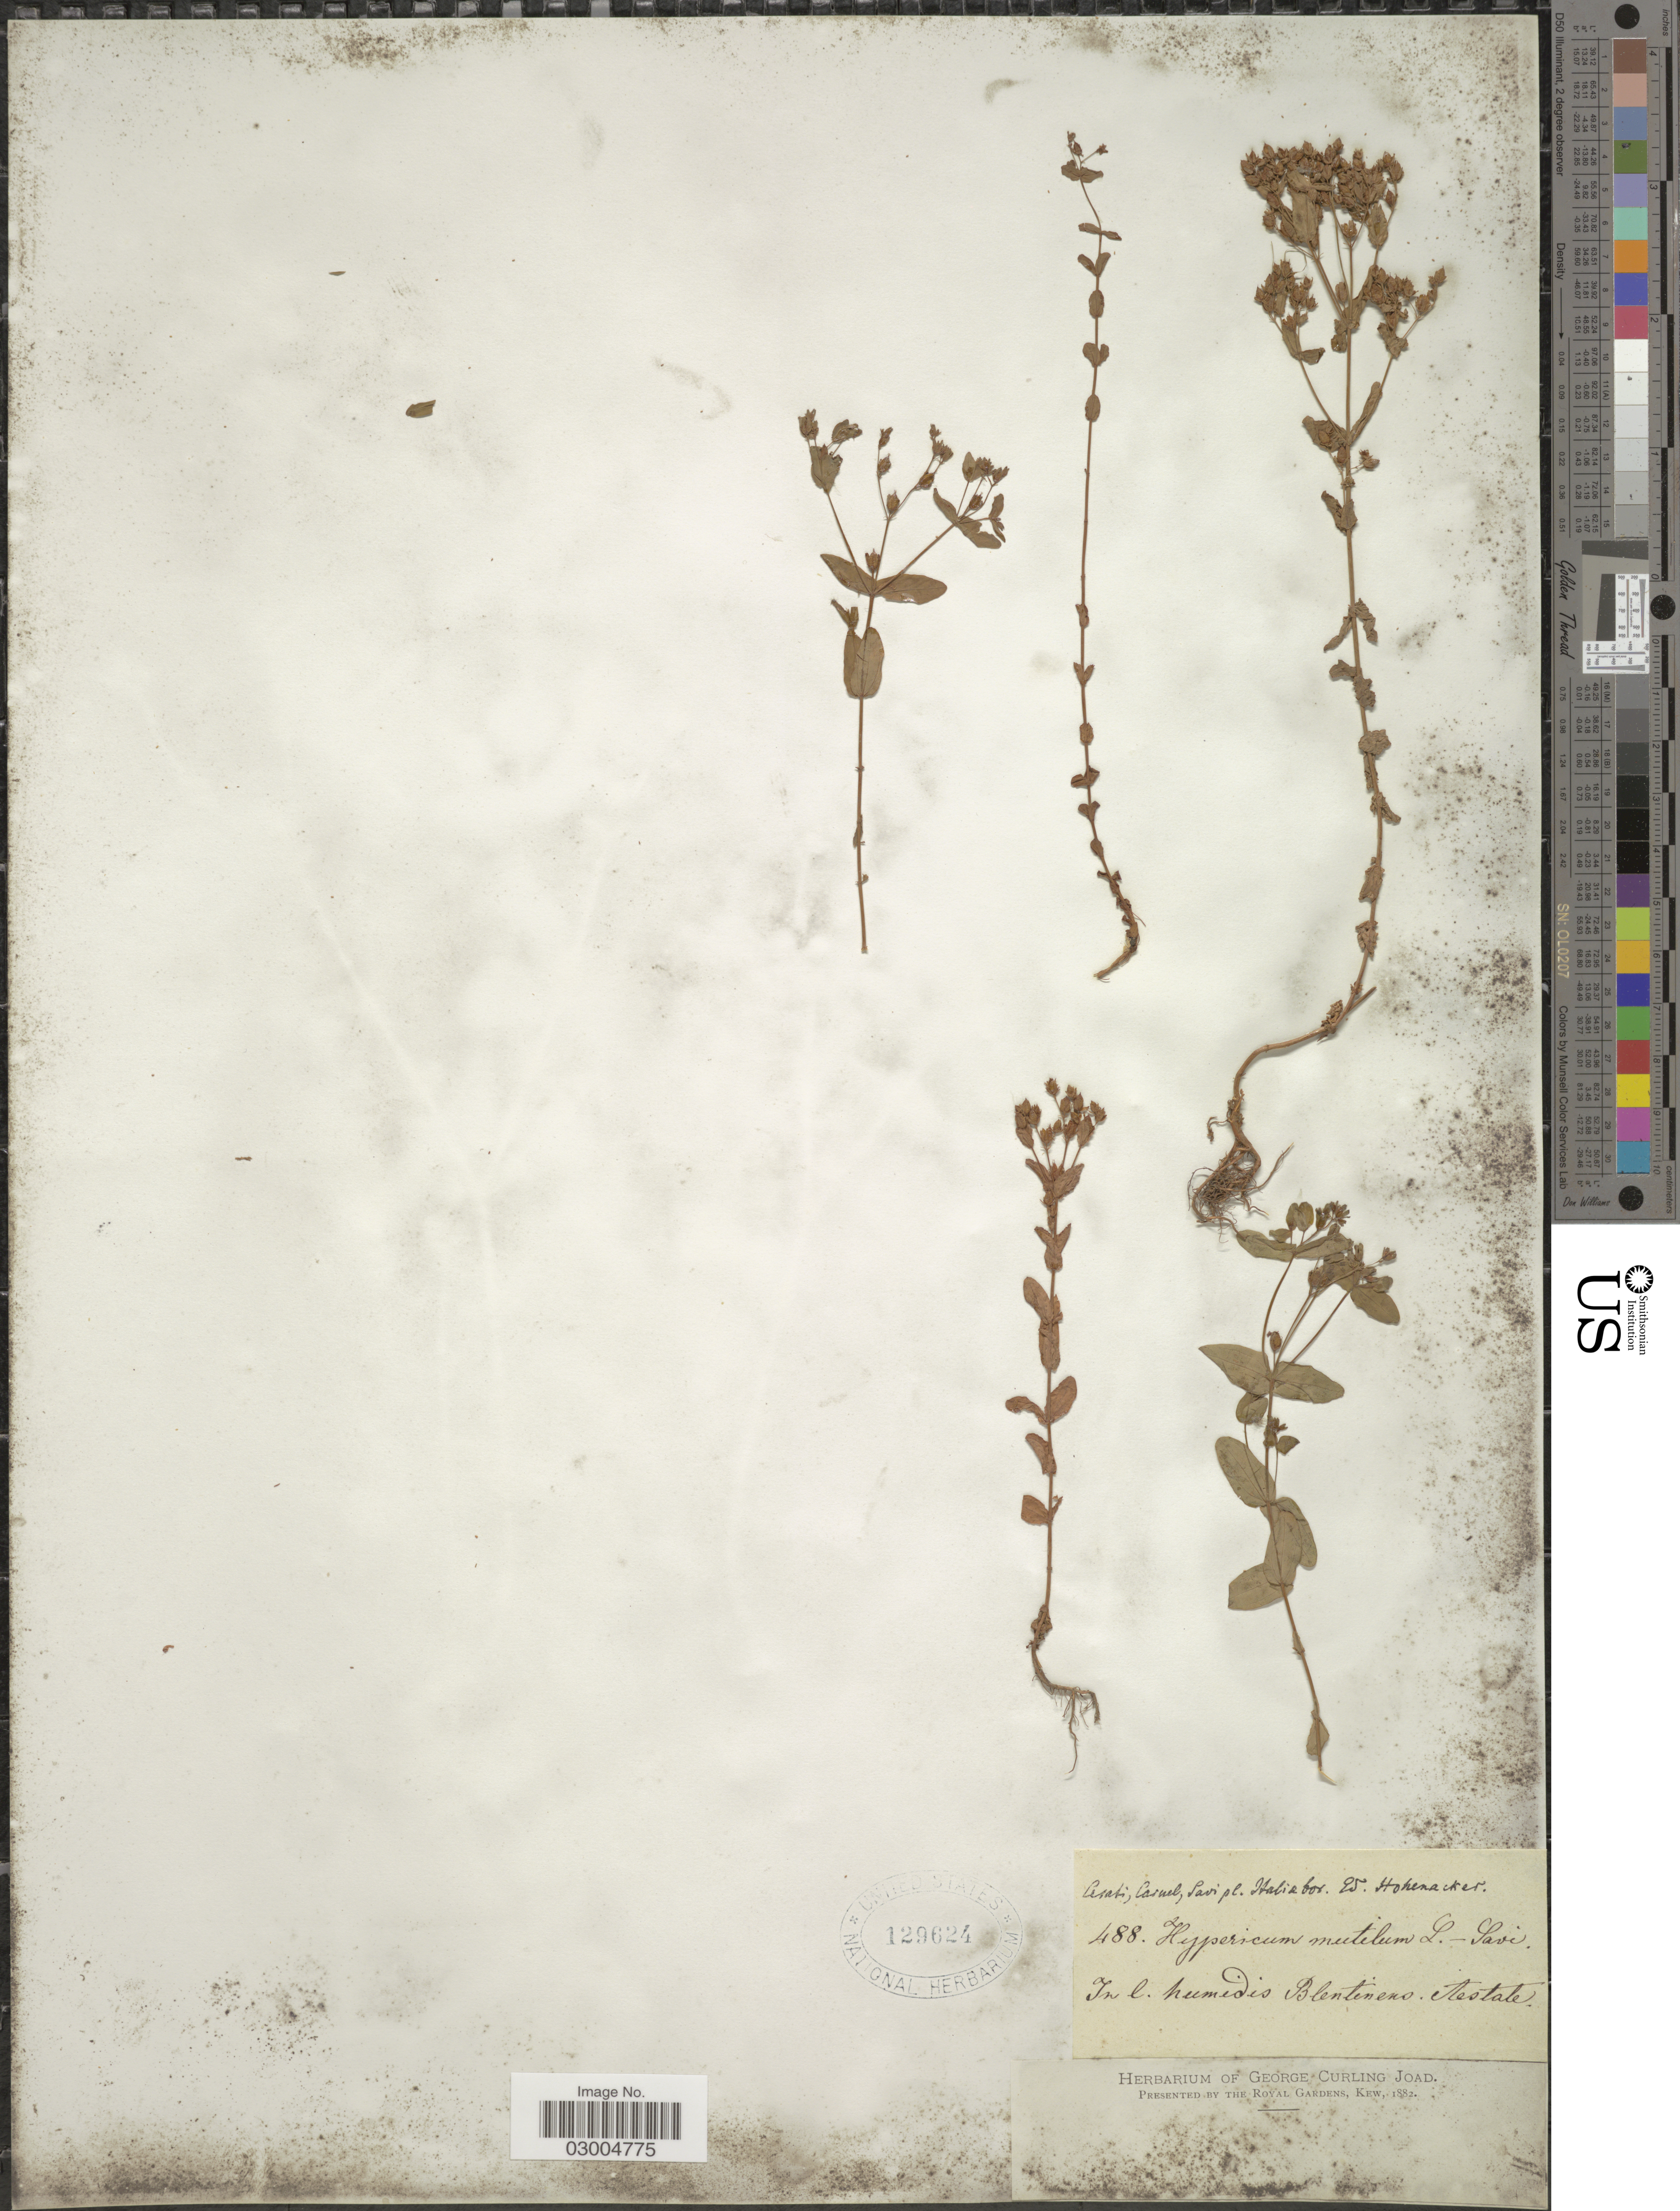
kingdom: Plantae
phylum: Tracheophyta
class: Magnoliopsida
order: Malpighiales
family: Hypericaceae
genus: Hypericum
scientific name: Hypericum mutilum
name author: L.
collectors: Hohenacker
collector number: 488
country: Italy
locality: Italia bor. In l. humidis Blentinens. Aestate [interpreted].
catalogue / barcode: US 129624